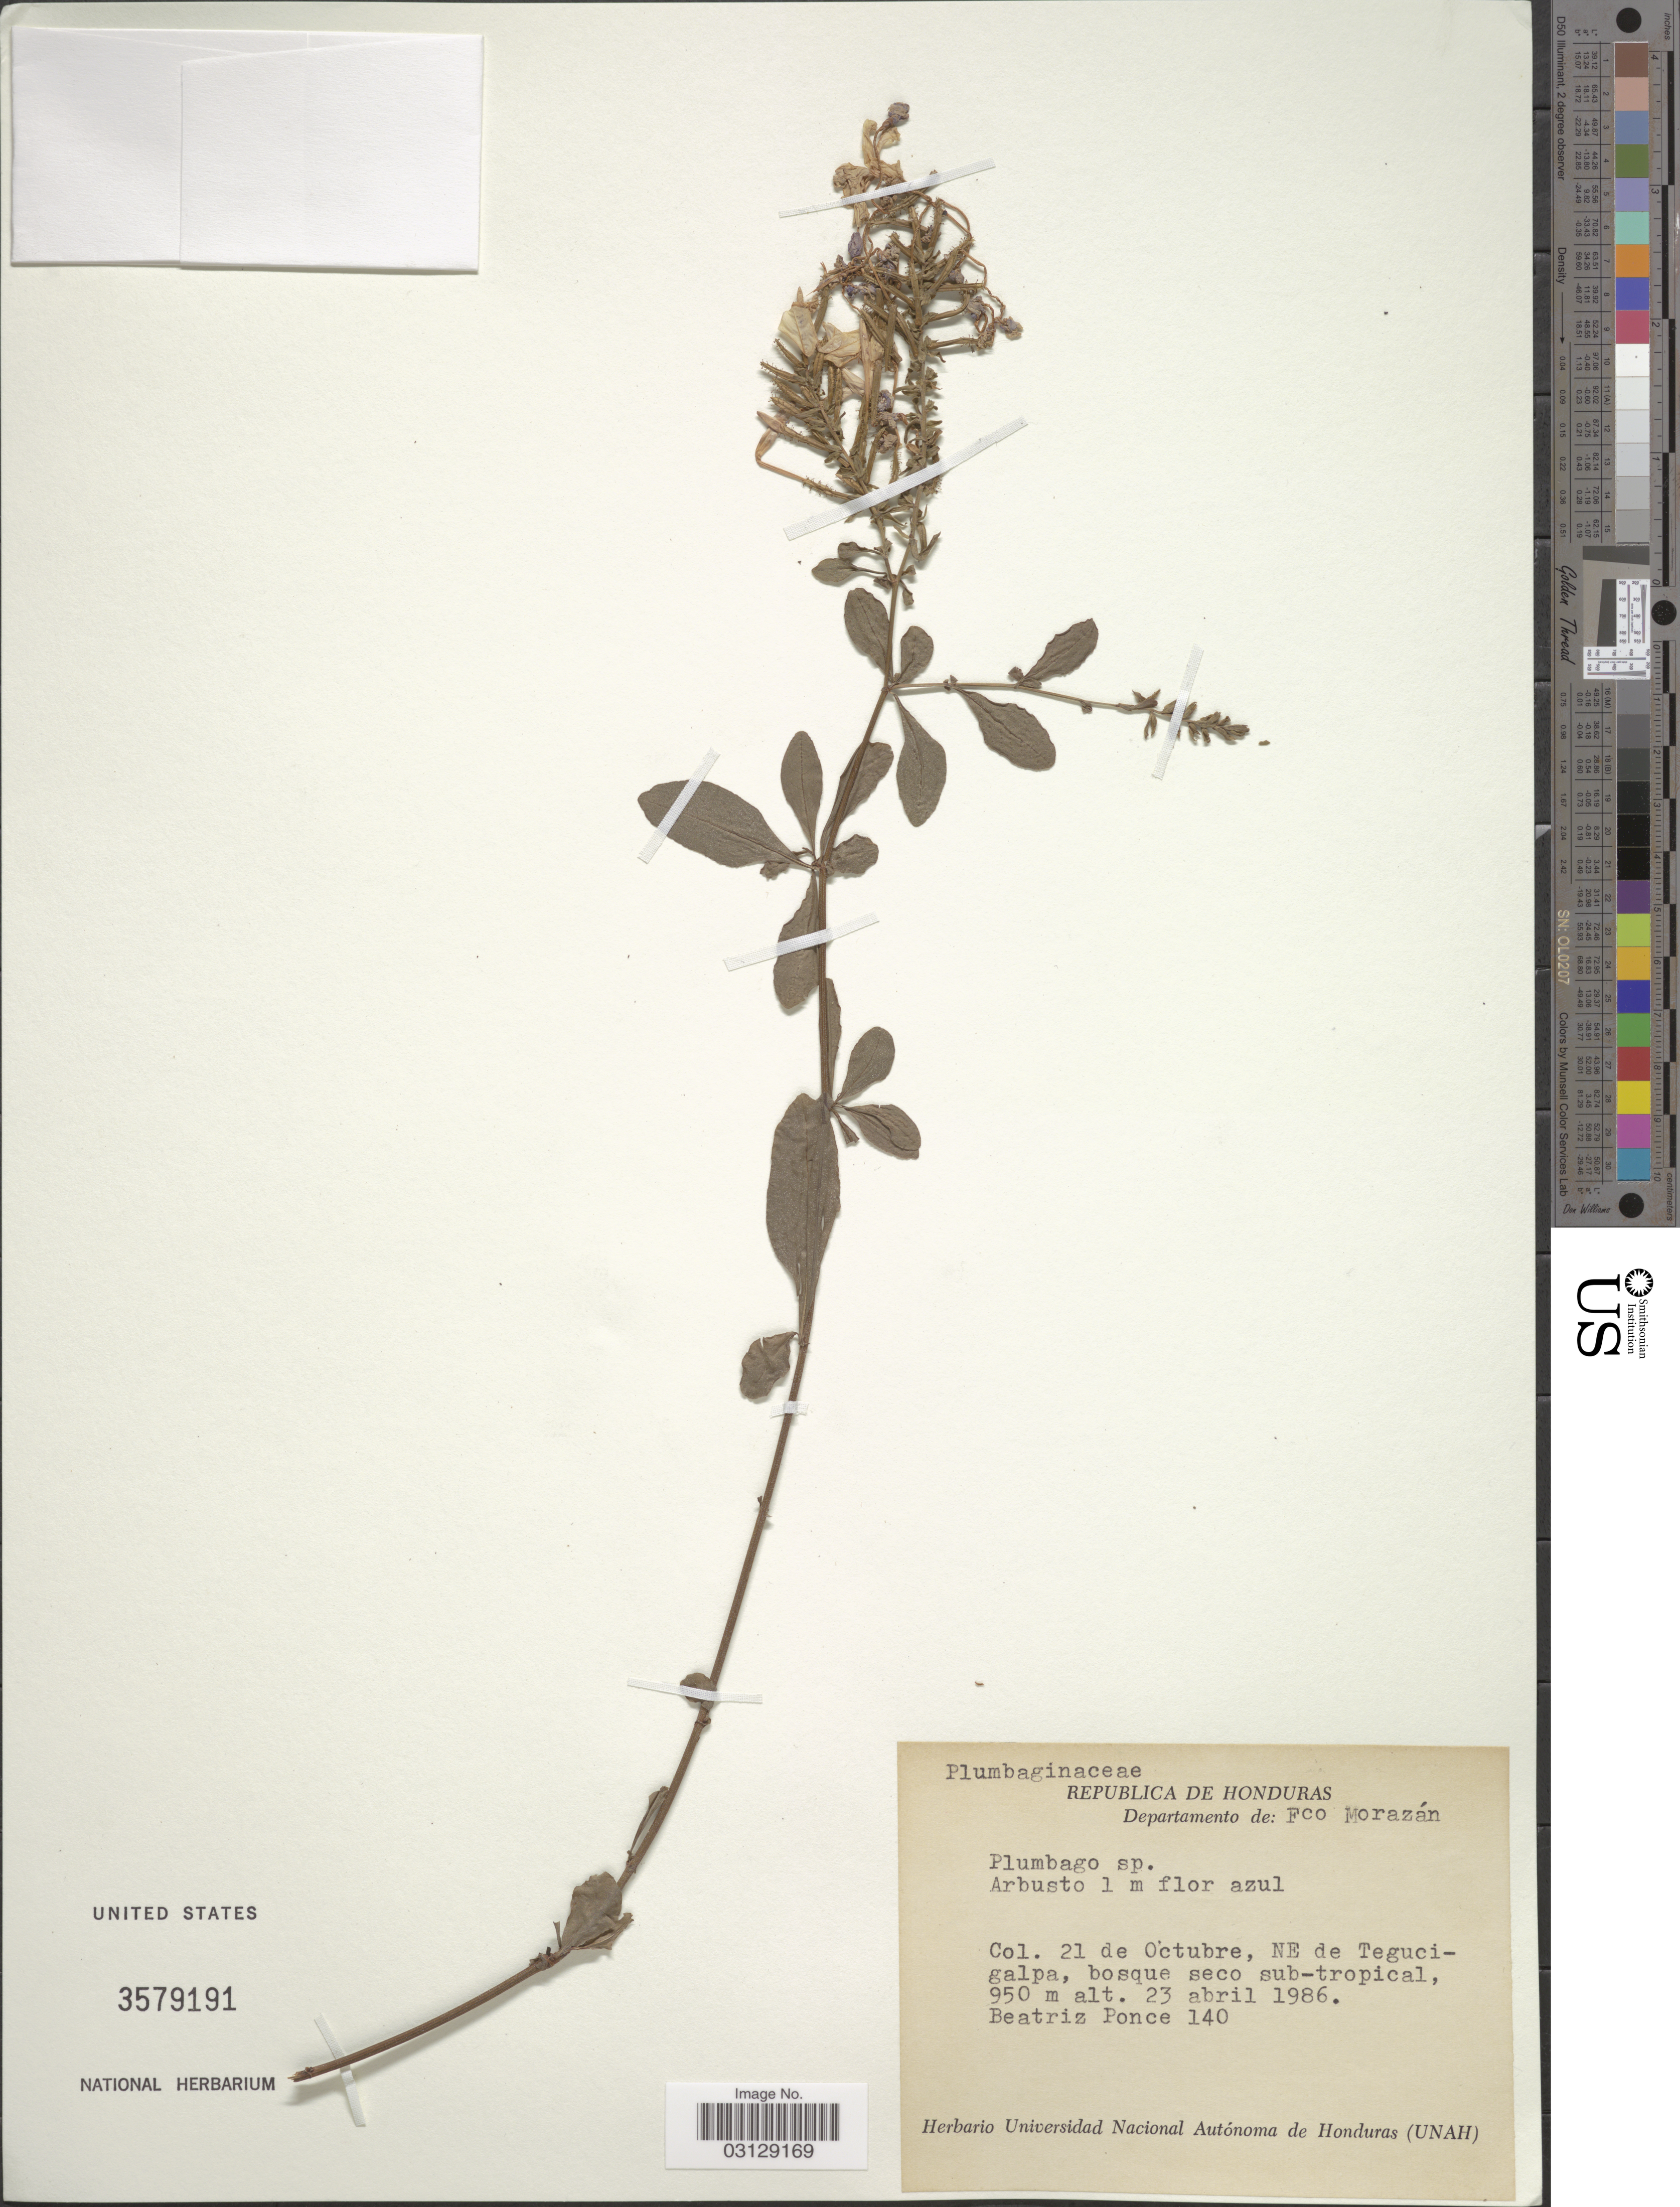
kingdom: Plantae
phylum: Tracheophyta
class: Magnoliopsida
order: Caryophyllales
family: Plumbaginaceae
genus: Plumbago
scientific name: Plumbago sp.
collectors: B. Ponce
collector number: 140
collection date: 1986-04-23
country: Honduras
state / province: Fco. Morazán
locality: Departamento de: Fco Morazán. 21 de Octubre, NE de Tegucicalpa.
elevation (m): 950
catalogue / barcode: US 3579191